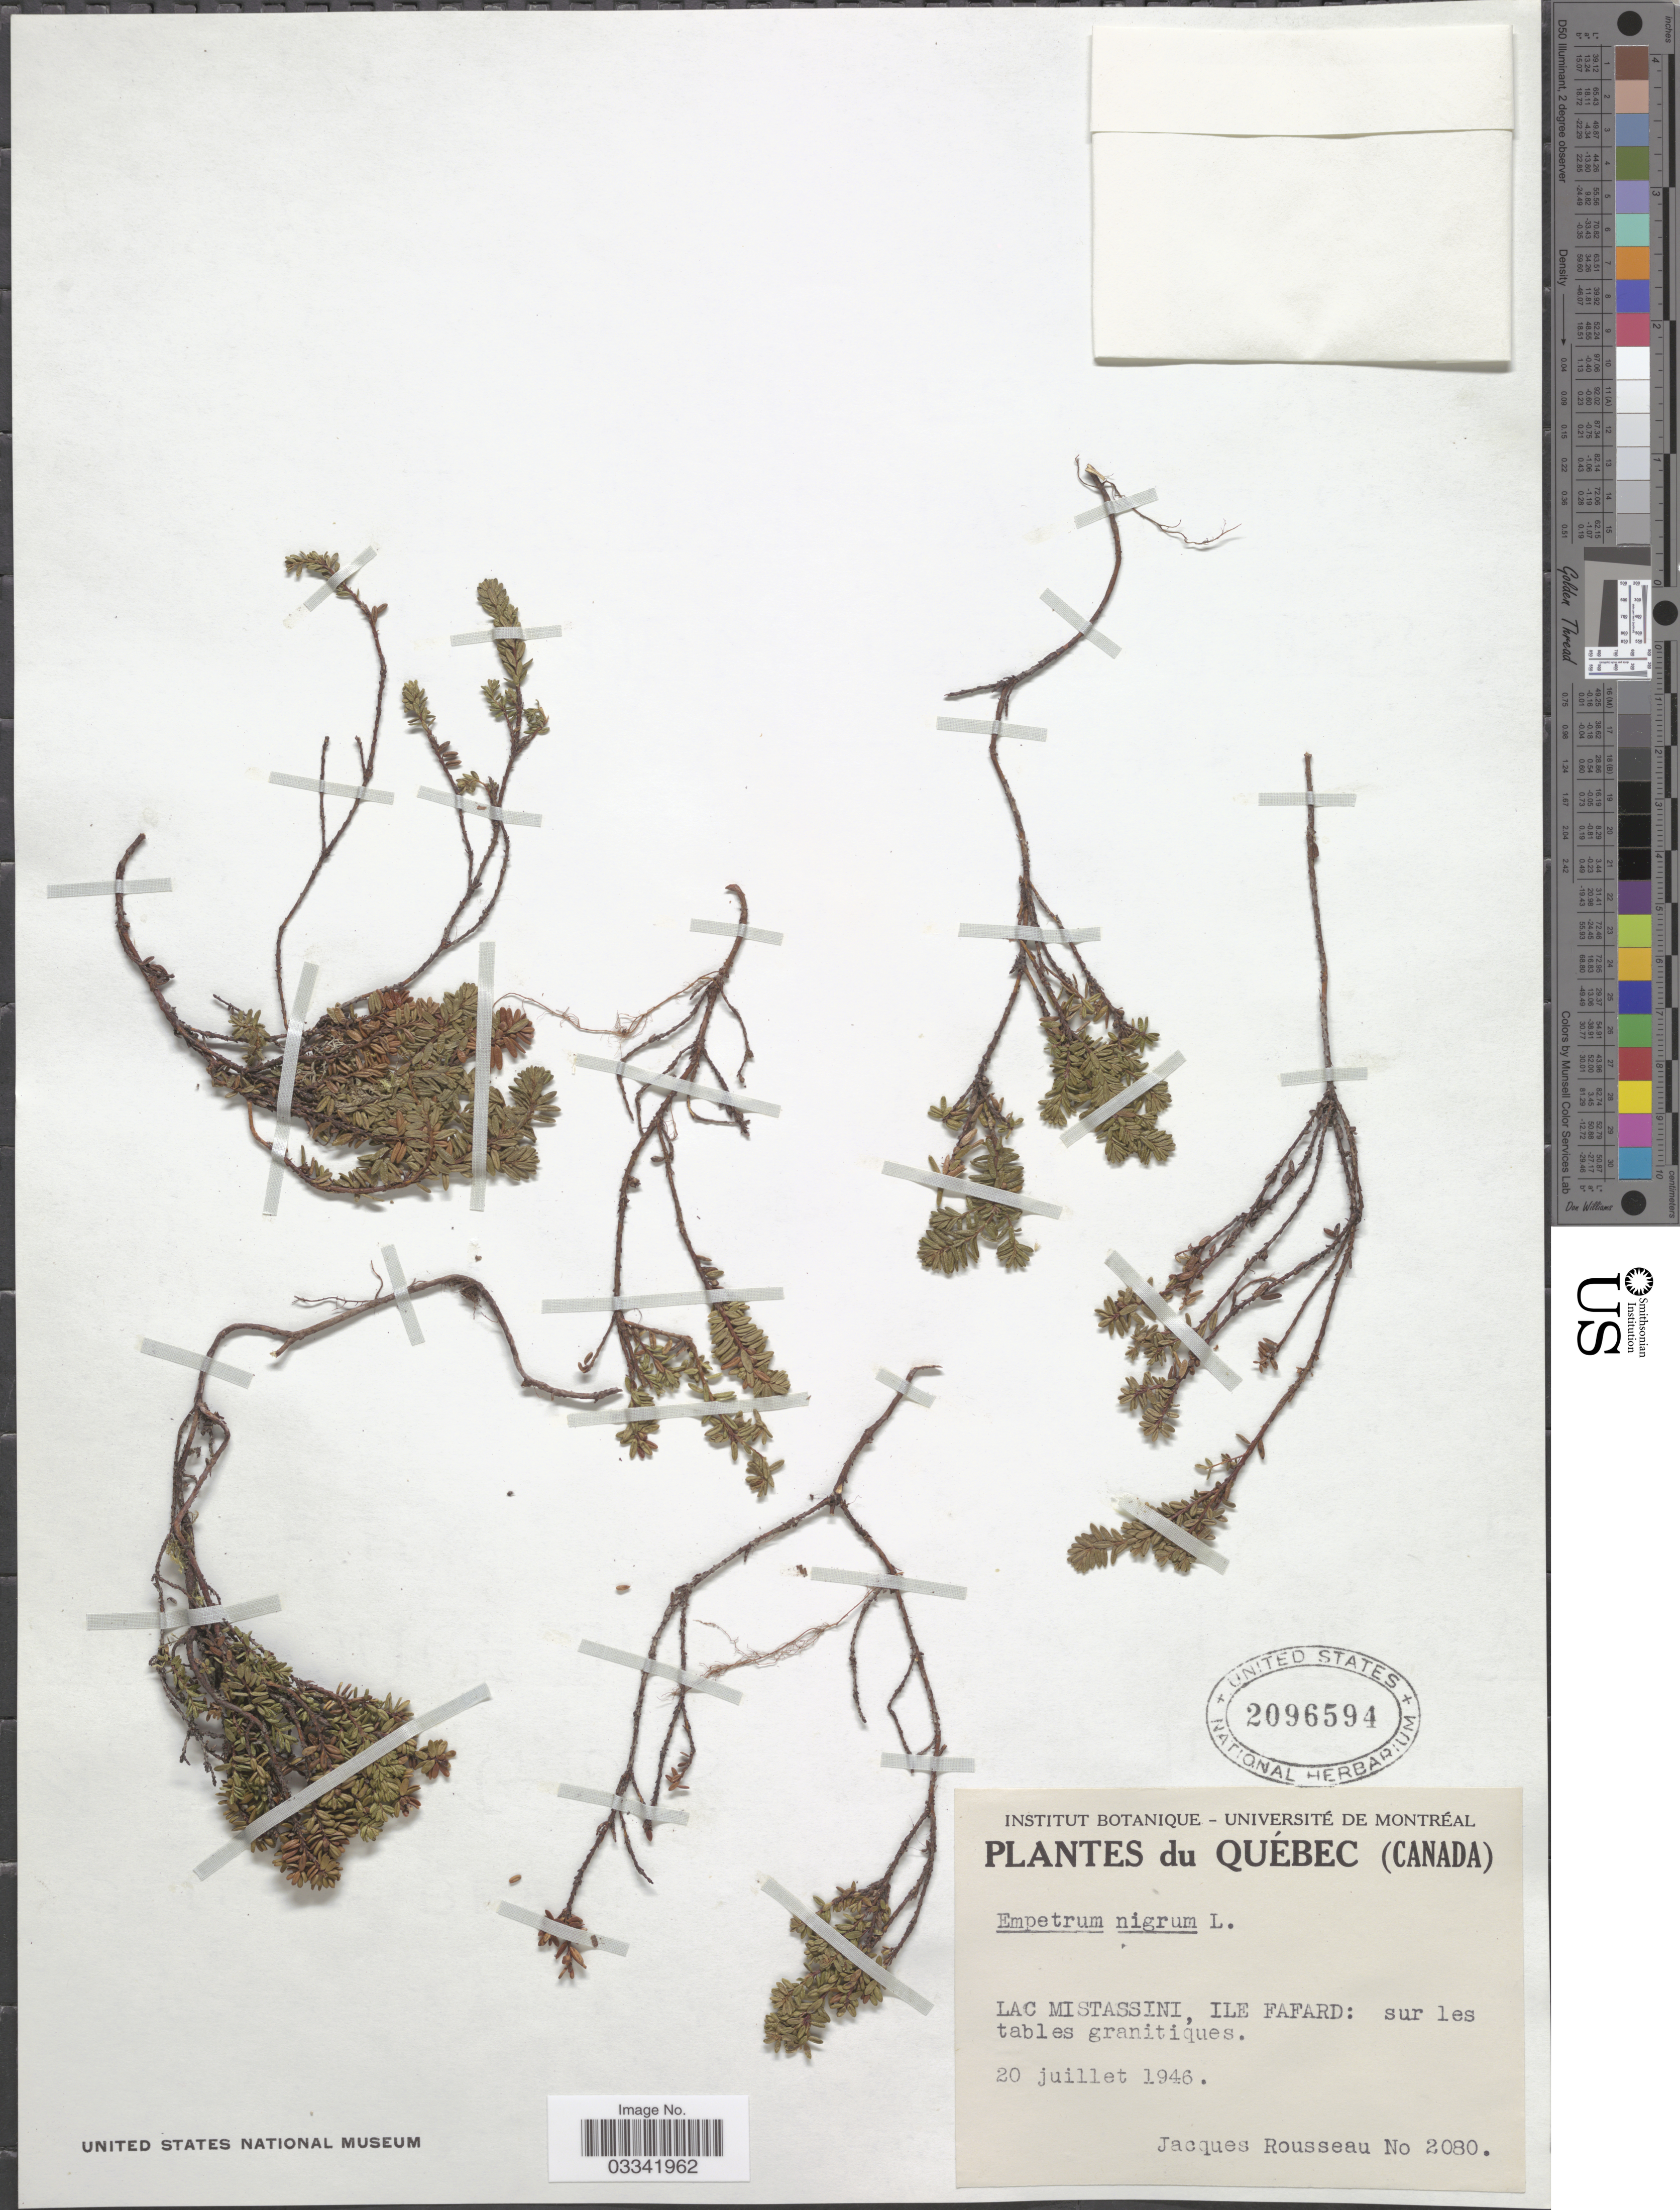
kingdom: Plantae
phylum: Tracheophyta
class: Magnoliopsida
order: Ericales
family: Ericaceae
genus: Empetrum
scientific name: Empetrum nigrum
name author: L.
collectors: J. Rousseau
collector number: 2080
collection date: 1946-07-20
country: Canada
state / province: Quebec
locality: Lac Mistassini, Ile Fafard: sur les tables granitiques.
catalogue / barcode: US 2096594